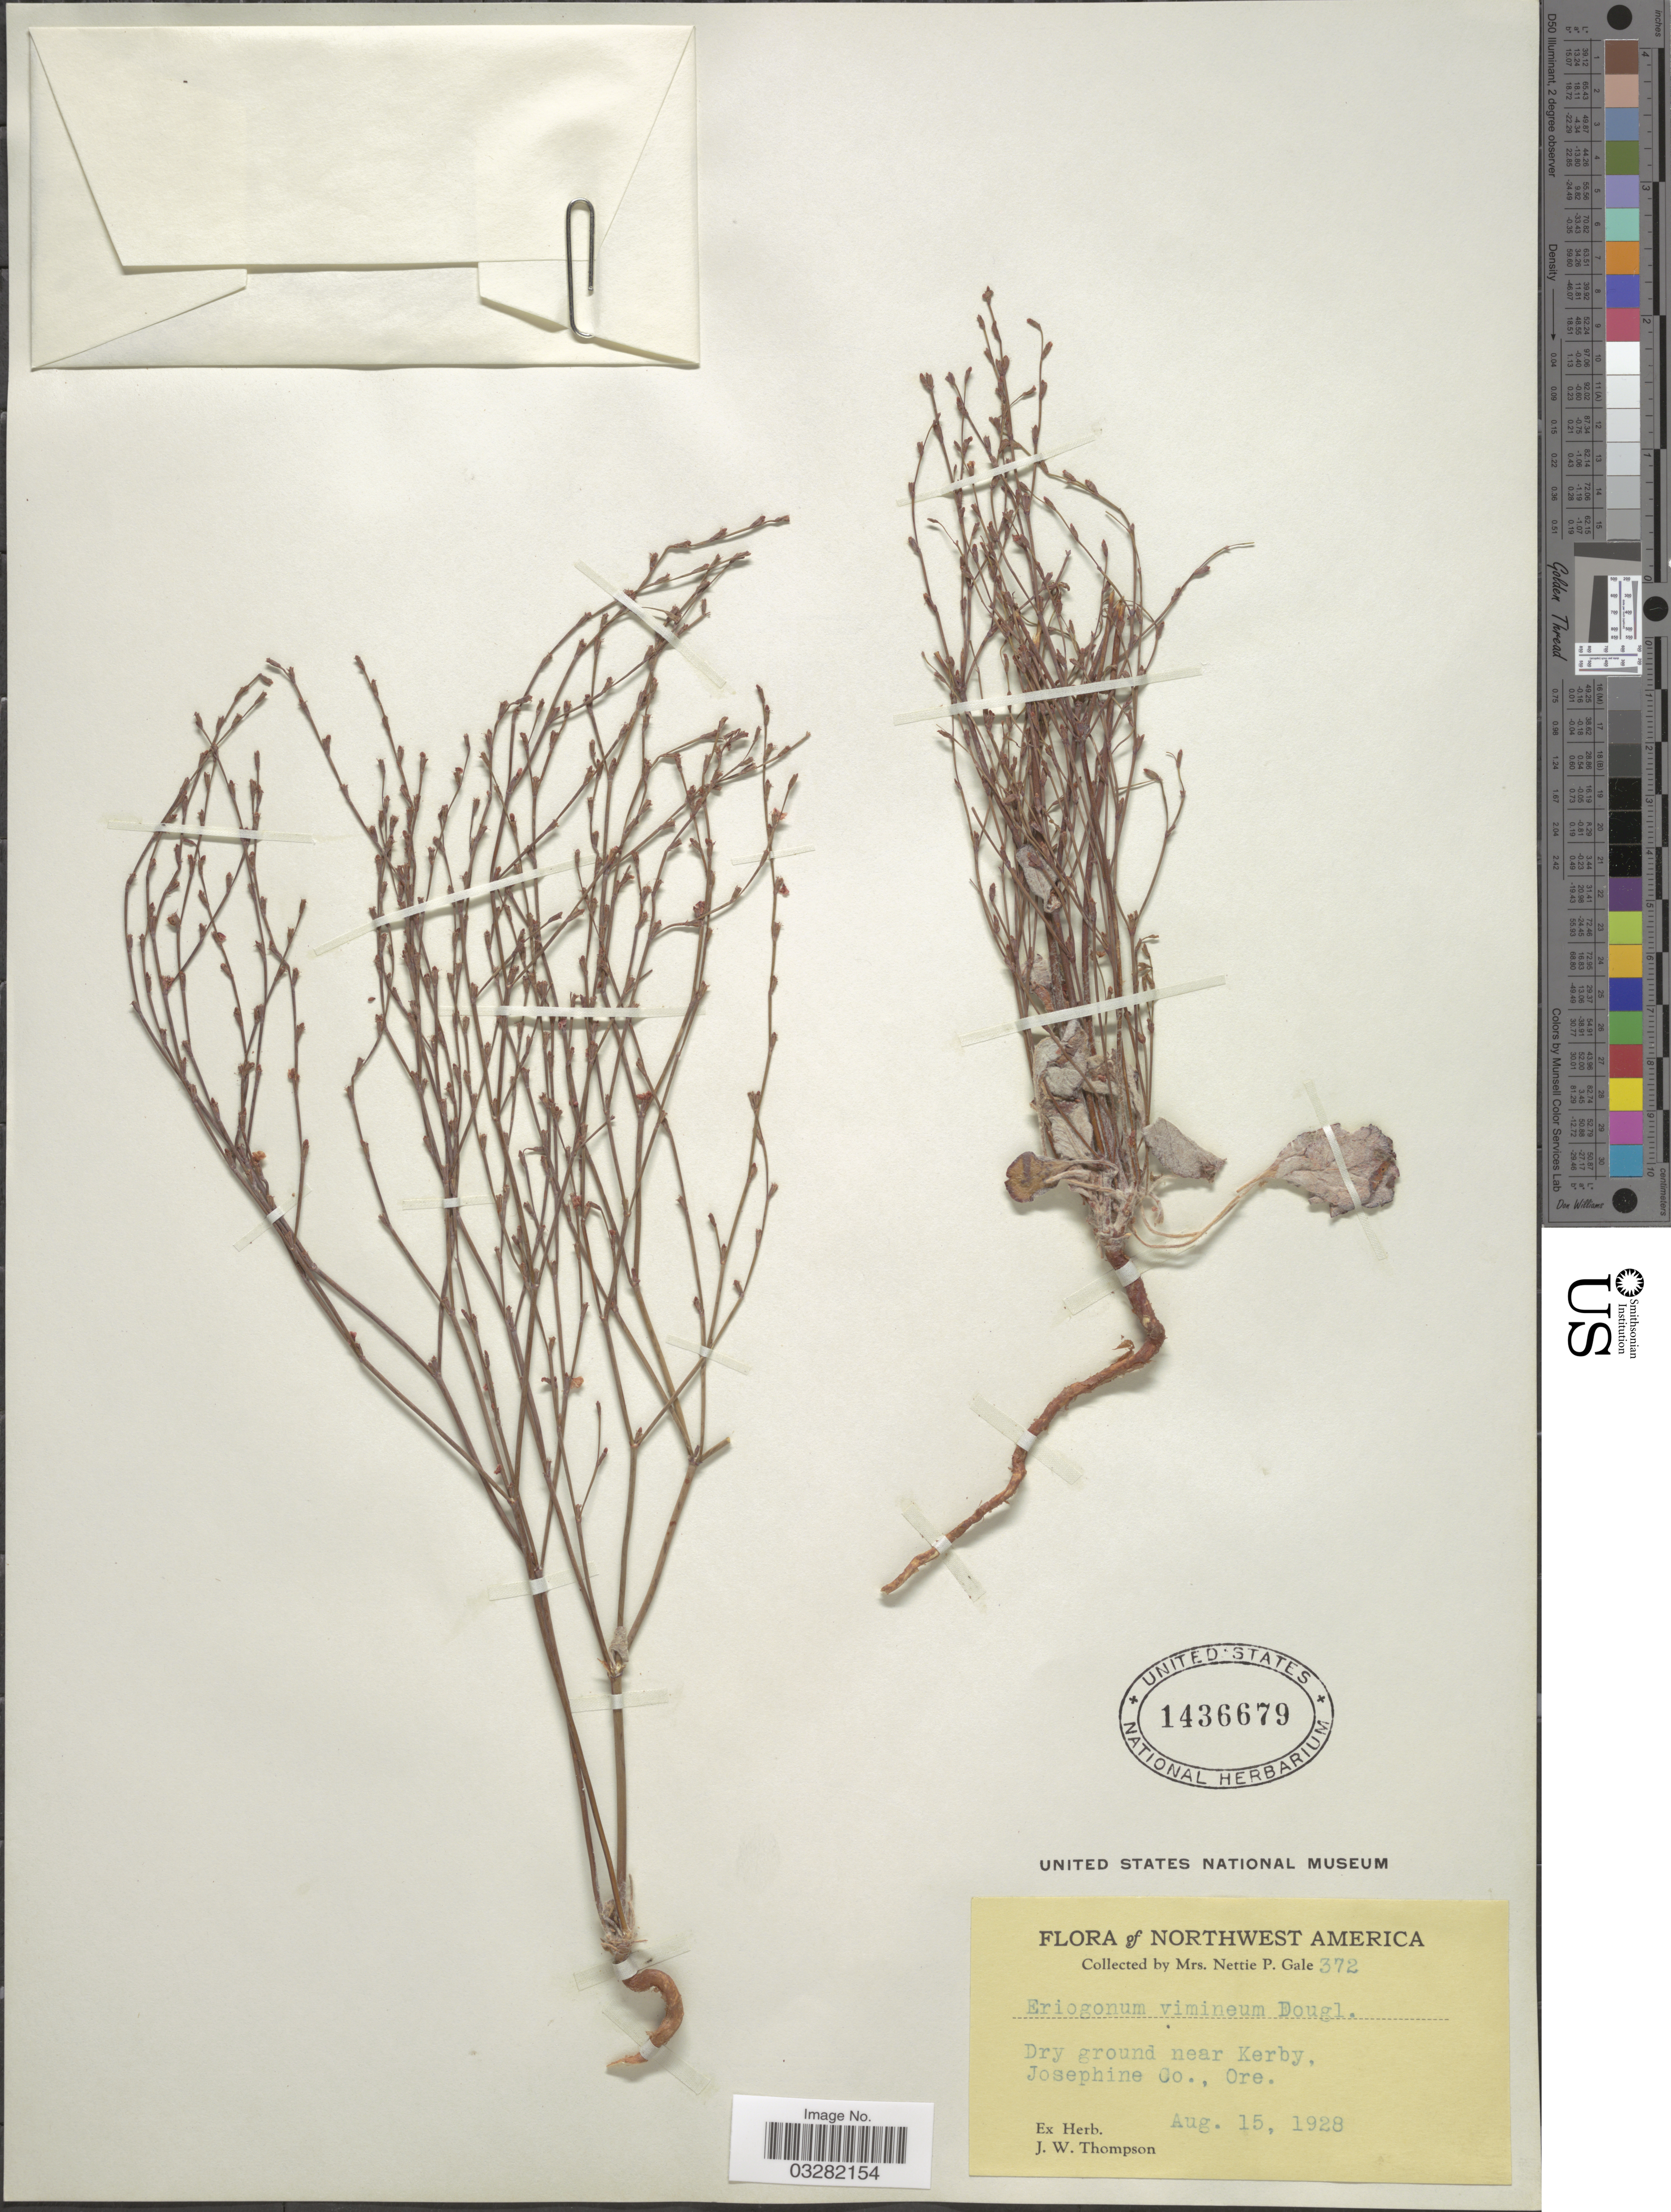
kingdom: Plantae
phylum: Tracheophyta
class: Magnoliopsida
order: Caryophyllales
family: Polygonaceae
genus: Eriogonum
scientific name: Eriogonum vimineum var. vimineum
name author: Douglas ex Benth.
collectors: N. Gale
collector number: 372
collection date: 1928-08-15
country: United States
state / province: Oregon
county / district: Josephine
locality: Northwest America. Dry ground near Kerby, Josephine Co.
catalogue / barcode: US 1436679